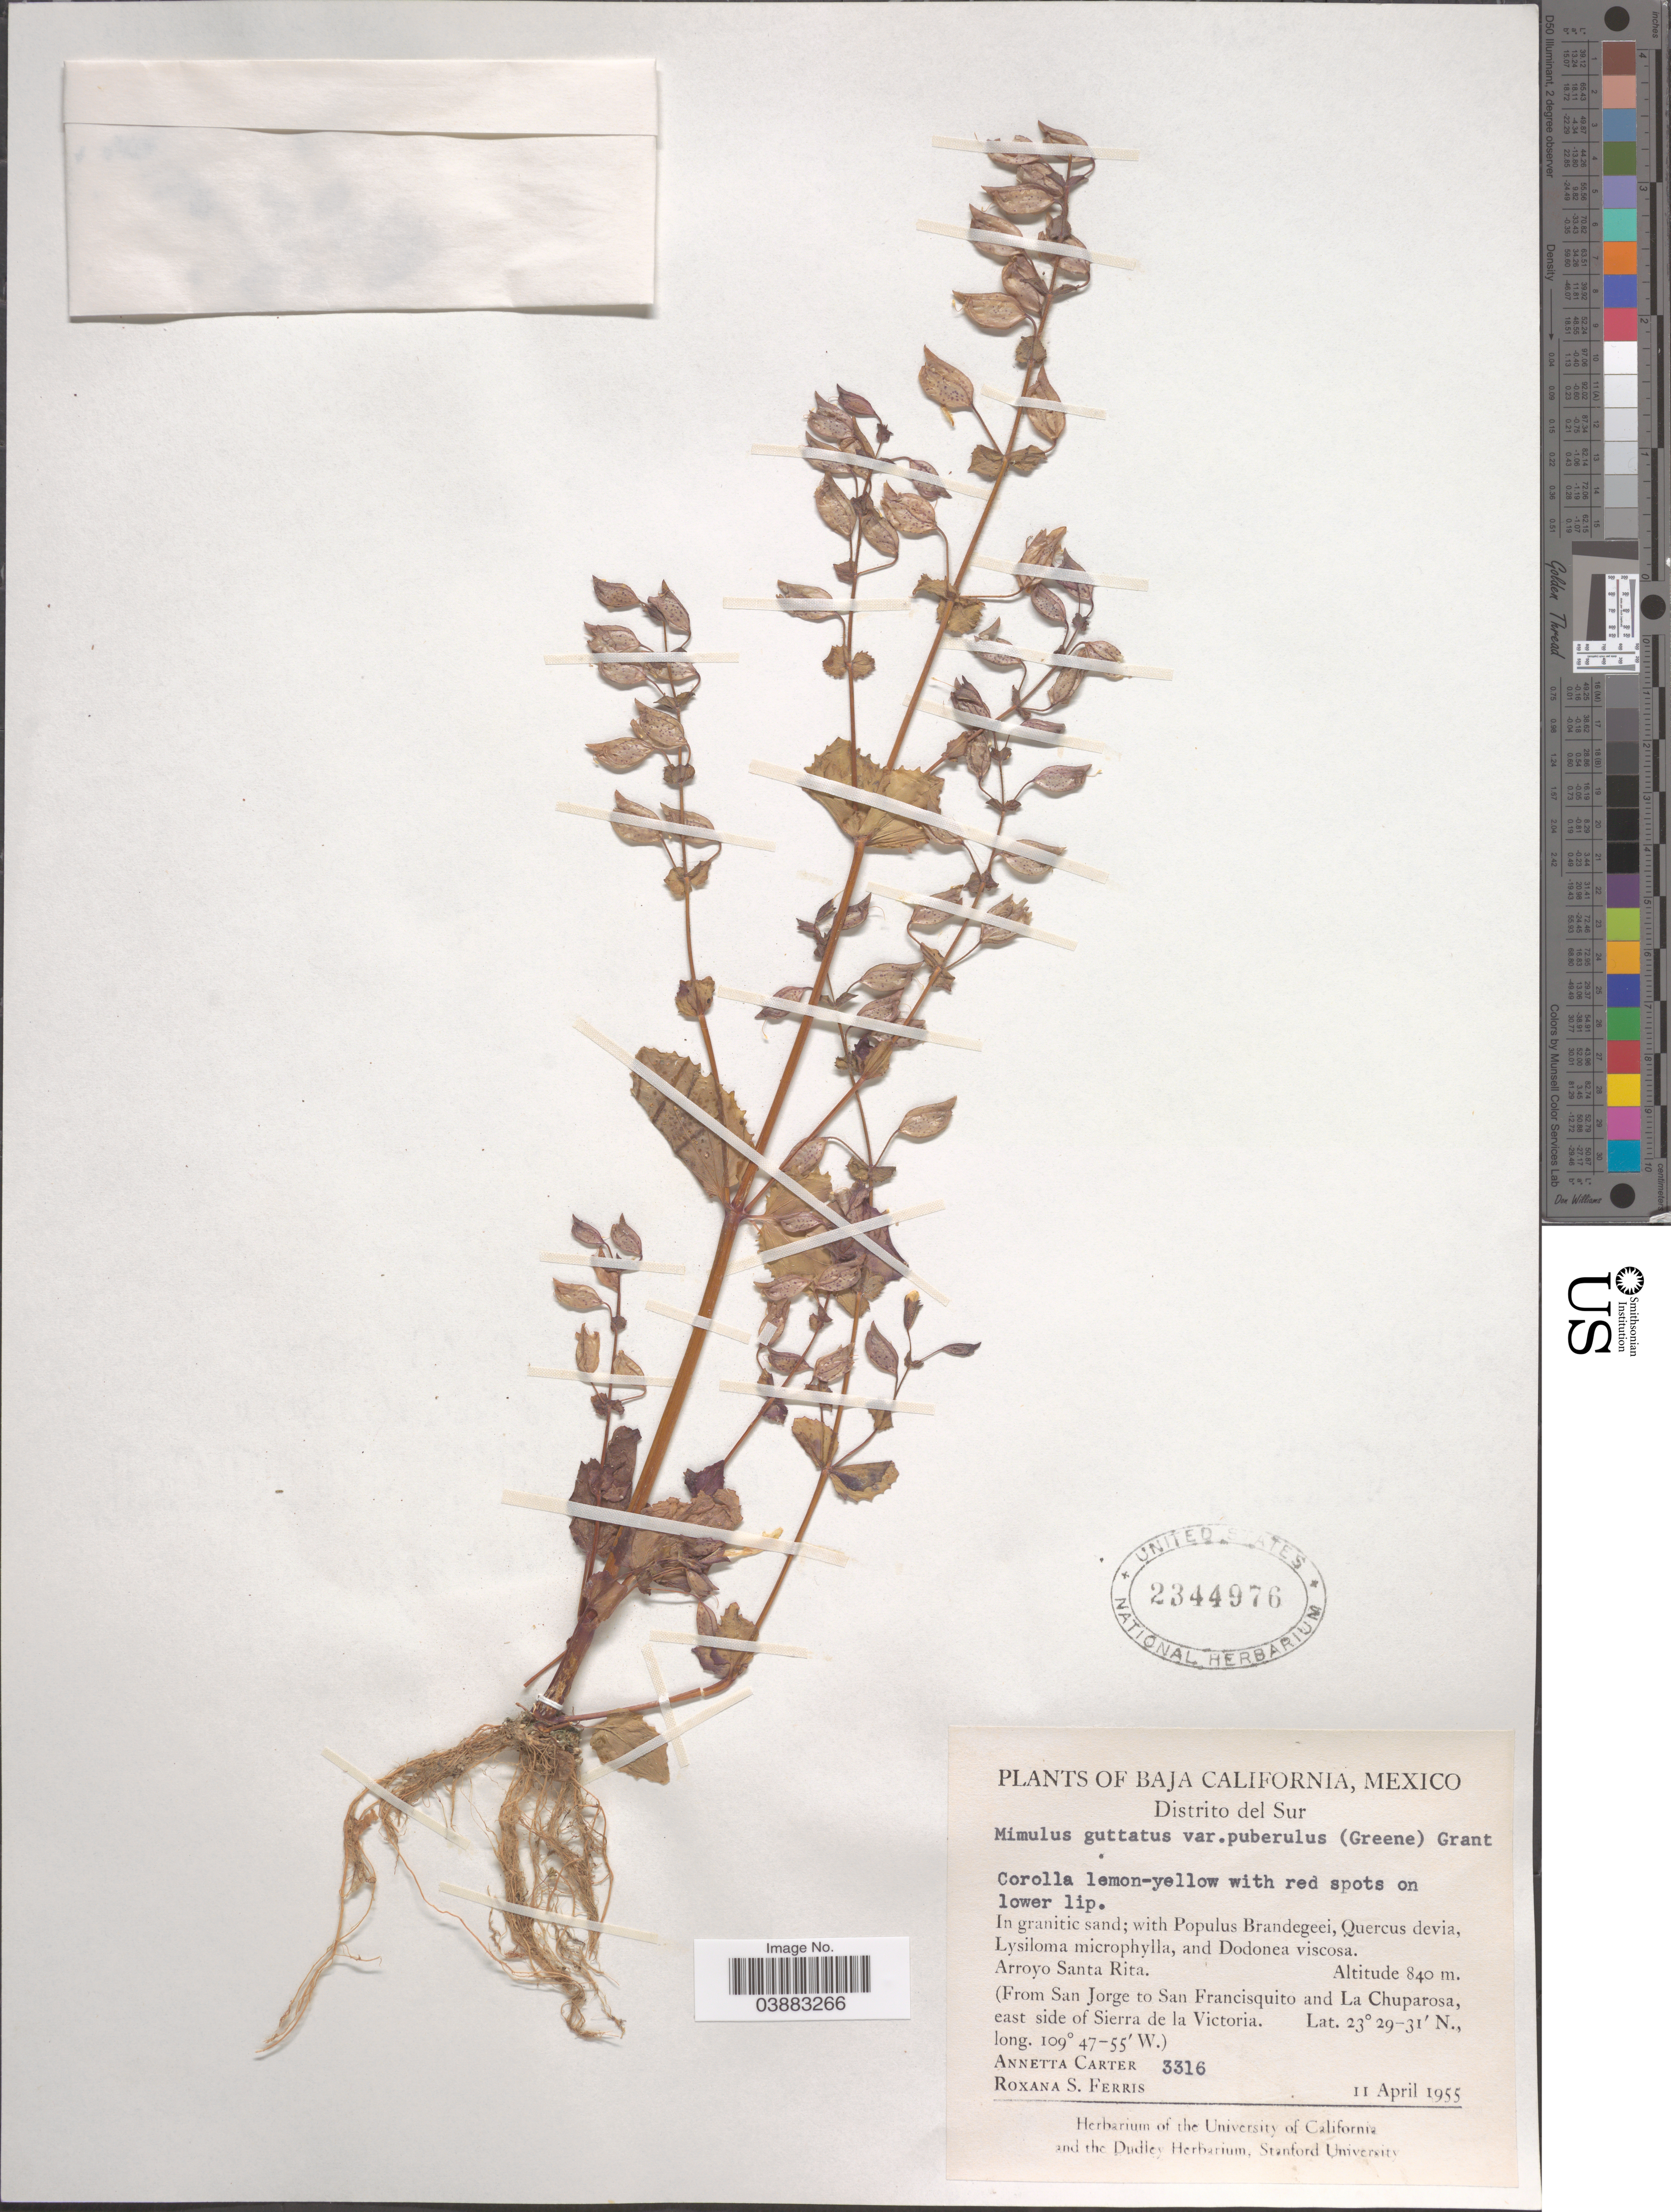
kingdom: Plantae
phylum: Tracheophyta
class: Magnoliopsida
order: Lamiales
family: Phrymaceae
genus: Mimulus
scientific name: Mimulus guttatus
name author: DC.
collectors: A. Carter & R. S. Ferris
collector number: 3316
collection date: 1955-04-11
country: Mexico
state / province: Baja California Sur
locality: Baja California, Distrito del Sur. Arroyo Santa Rita. (From San Jorge to San Francisquito and La Chuparosa, east side of Sierra de la Victoria.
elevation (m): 840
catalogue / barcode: US 2344976